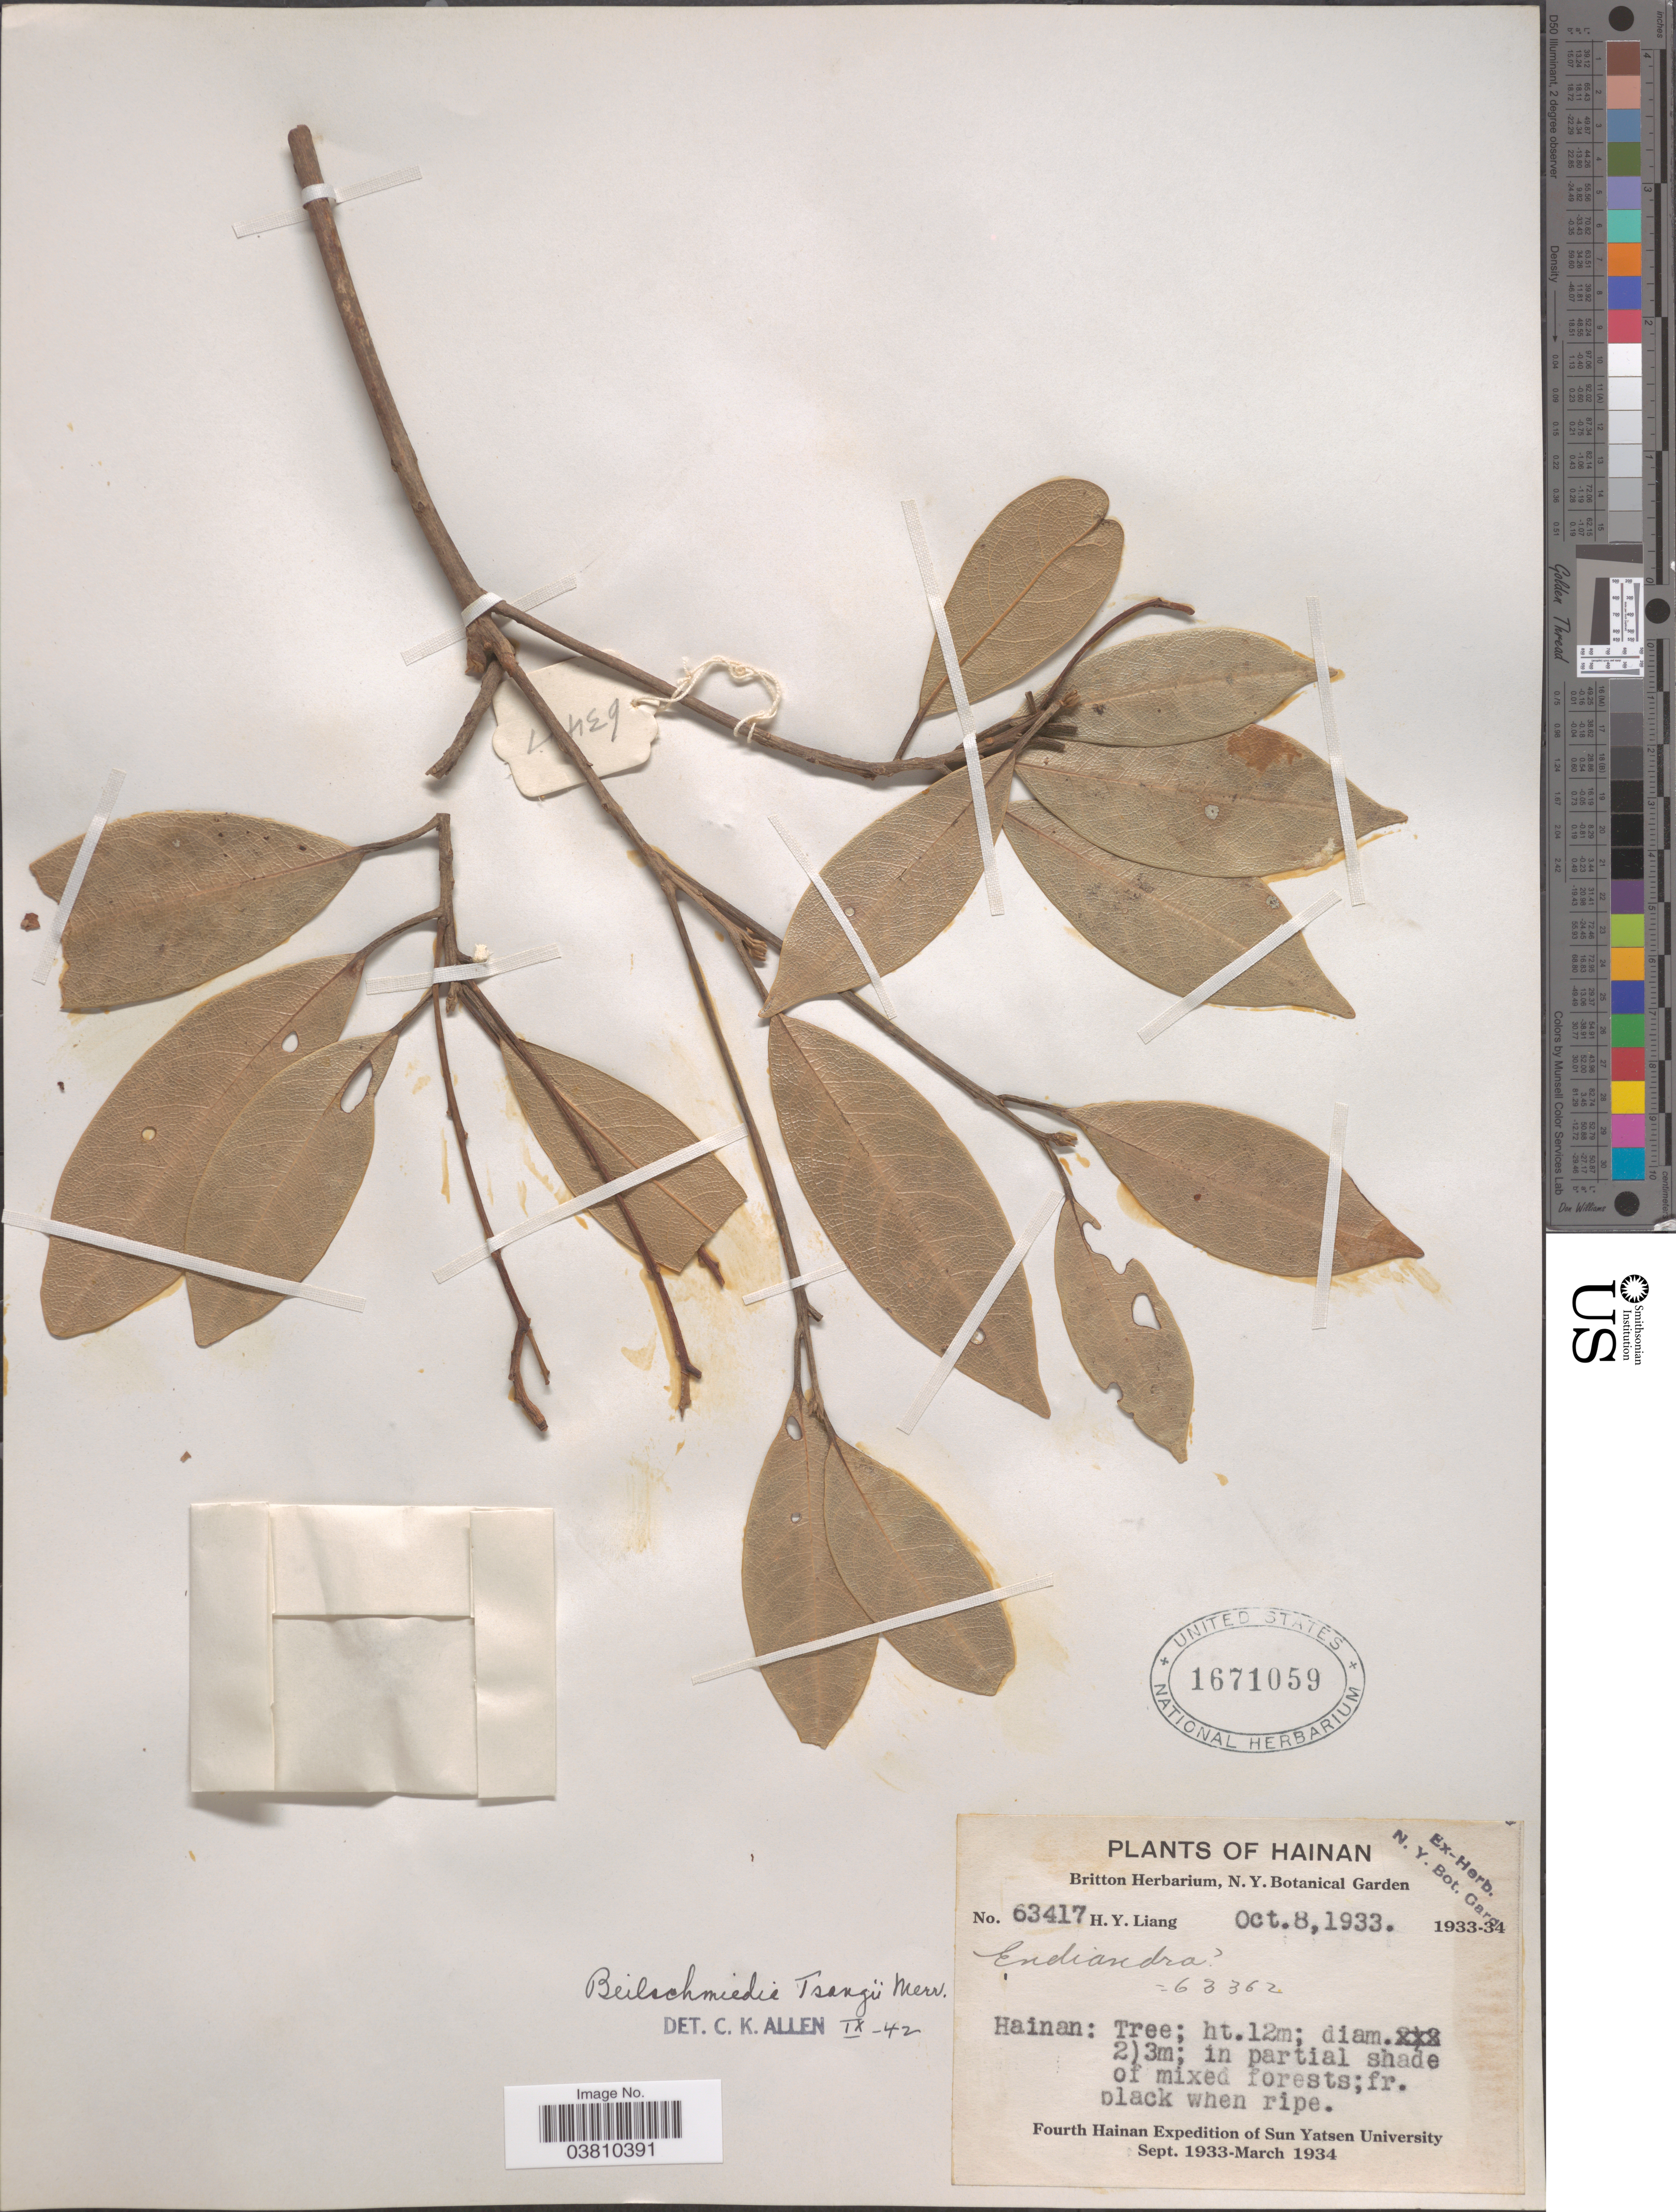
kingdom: Plantae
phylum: Tracheophyta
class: Magnoliopsida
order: Laurales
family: Lauraceae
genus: Beilschmiedia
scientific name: Beilschmiedia tsangii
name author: Merr.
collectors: H. Y. Liang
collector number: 63417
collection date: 1933-10-08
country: China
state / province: Hainan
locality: Hainan.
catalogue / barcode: US 1671059